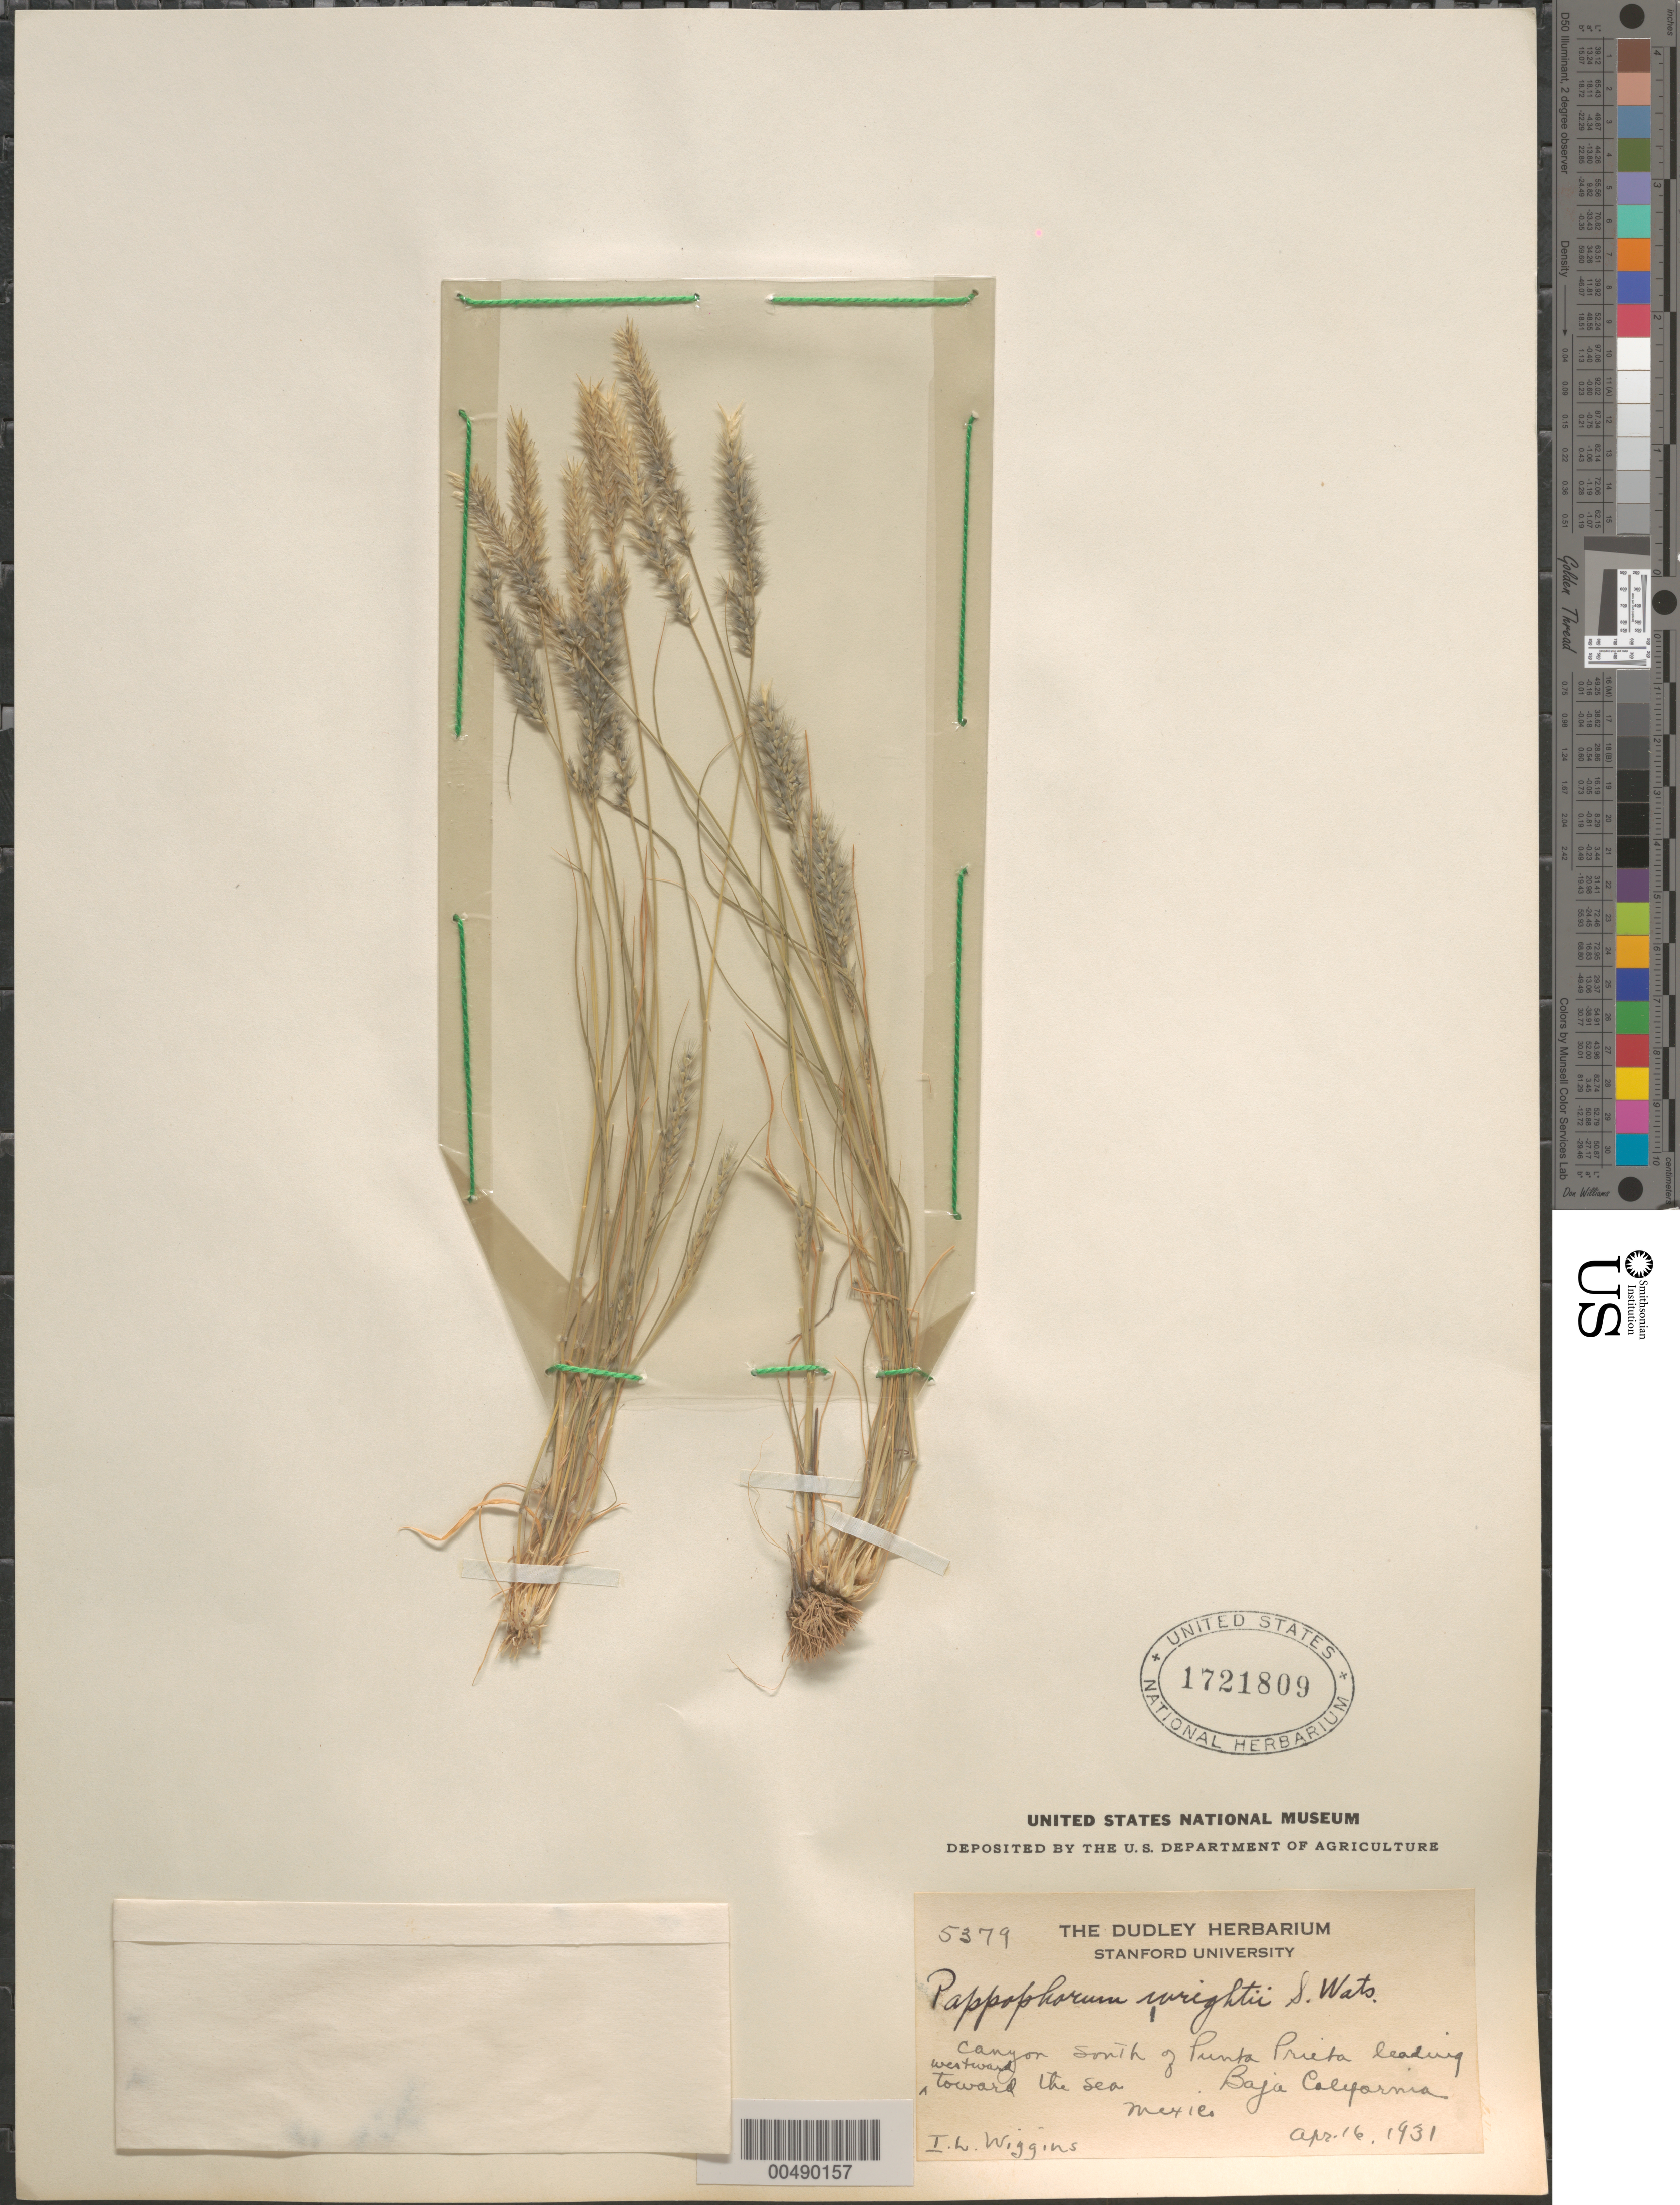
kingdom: Plantae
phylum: Tracheophyta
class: Liliopsida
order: Poales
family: Poaceae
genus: Enneapogon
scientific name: Enneapogon desvauxii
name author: P. Beauv.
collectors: I. L. Wiggins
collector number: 5379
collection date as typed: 16 Apr 1931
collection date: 1931-04-16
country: Mexico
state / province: Baja California Norte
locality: Canyon S of Punta Prieta leading W toward the sea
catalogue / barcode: US 1721809